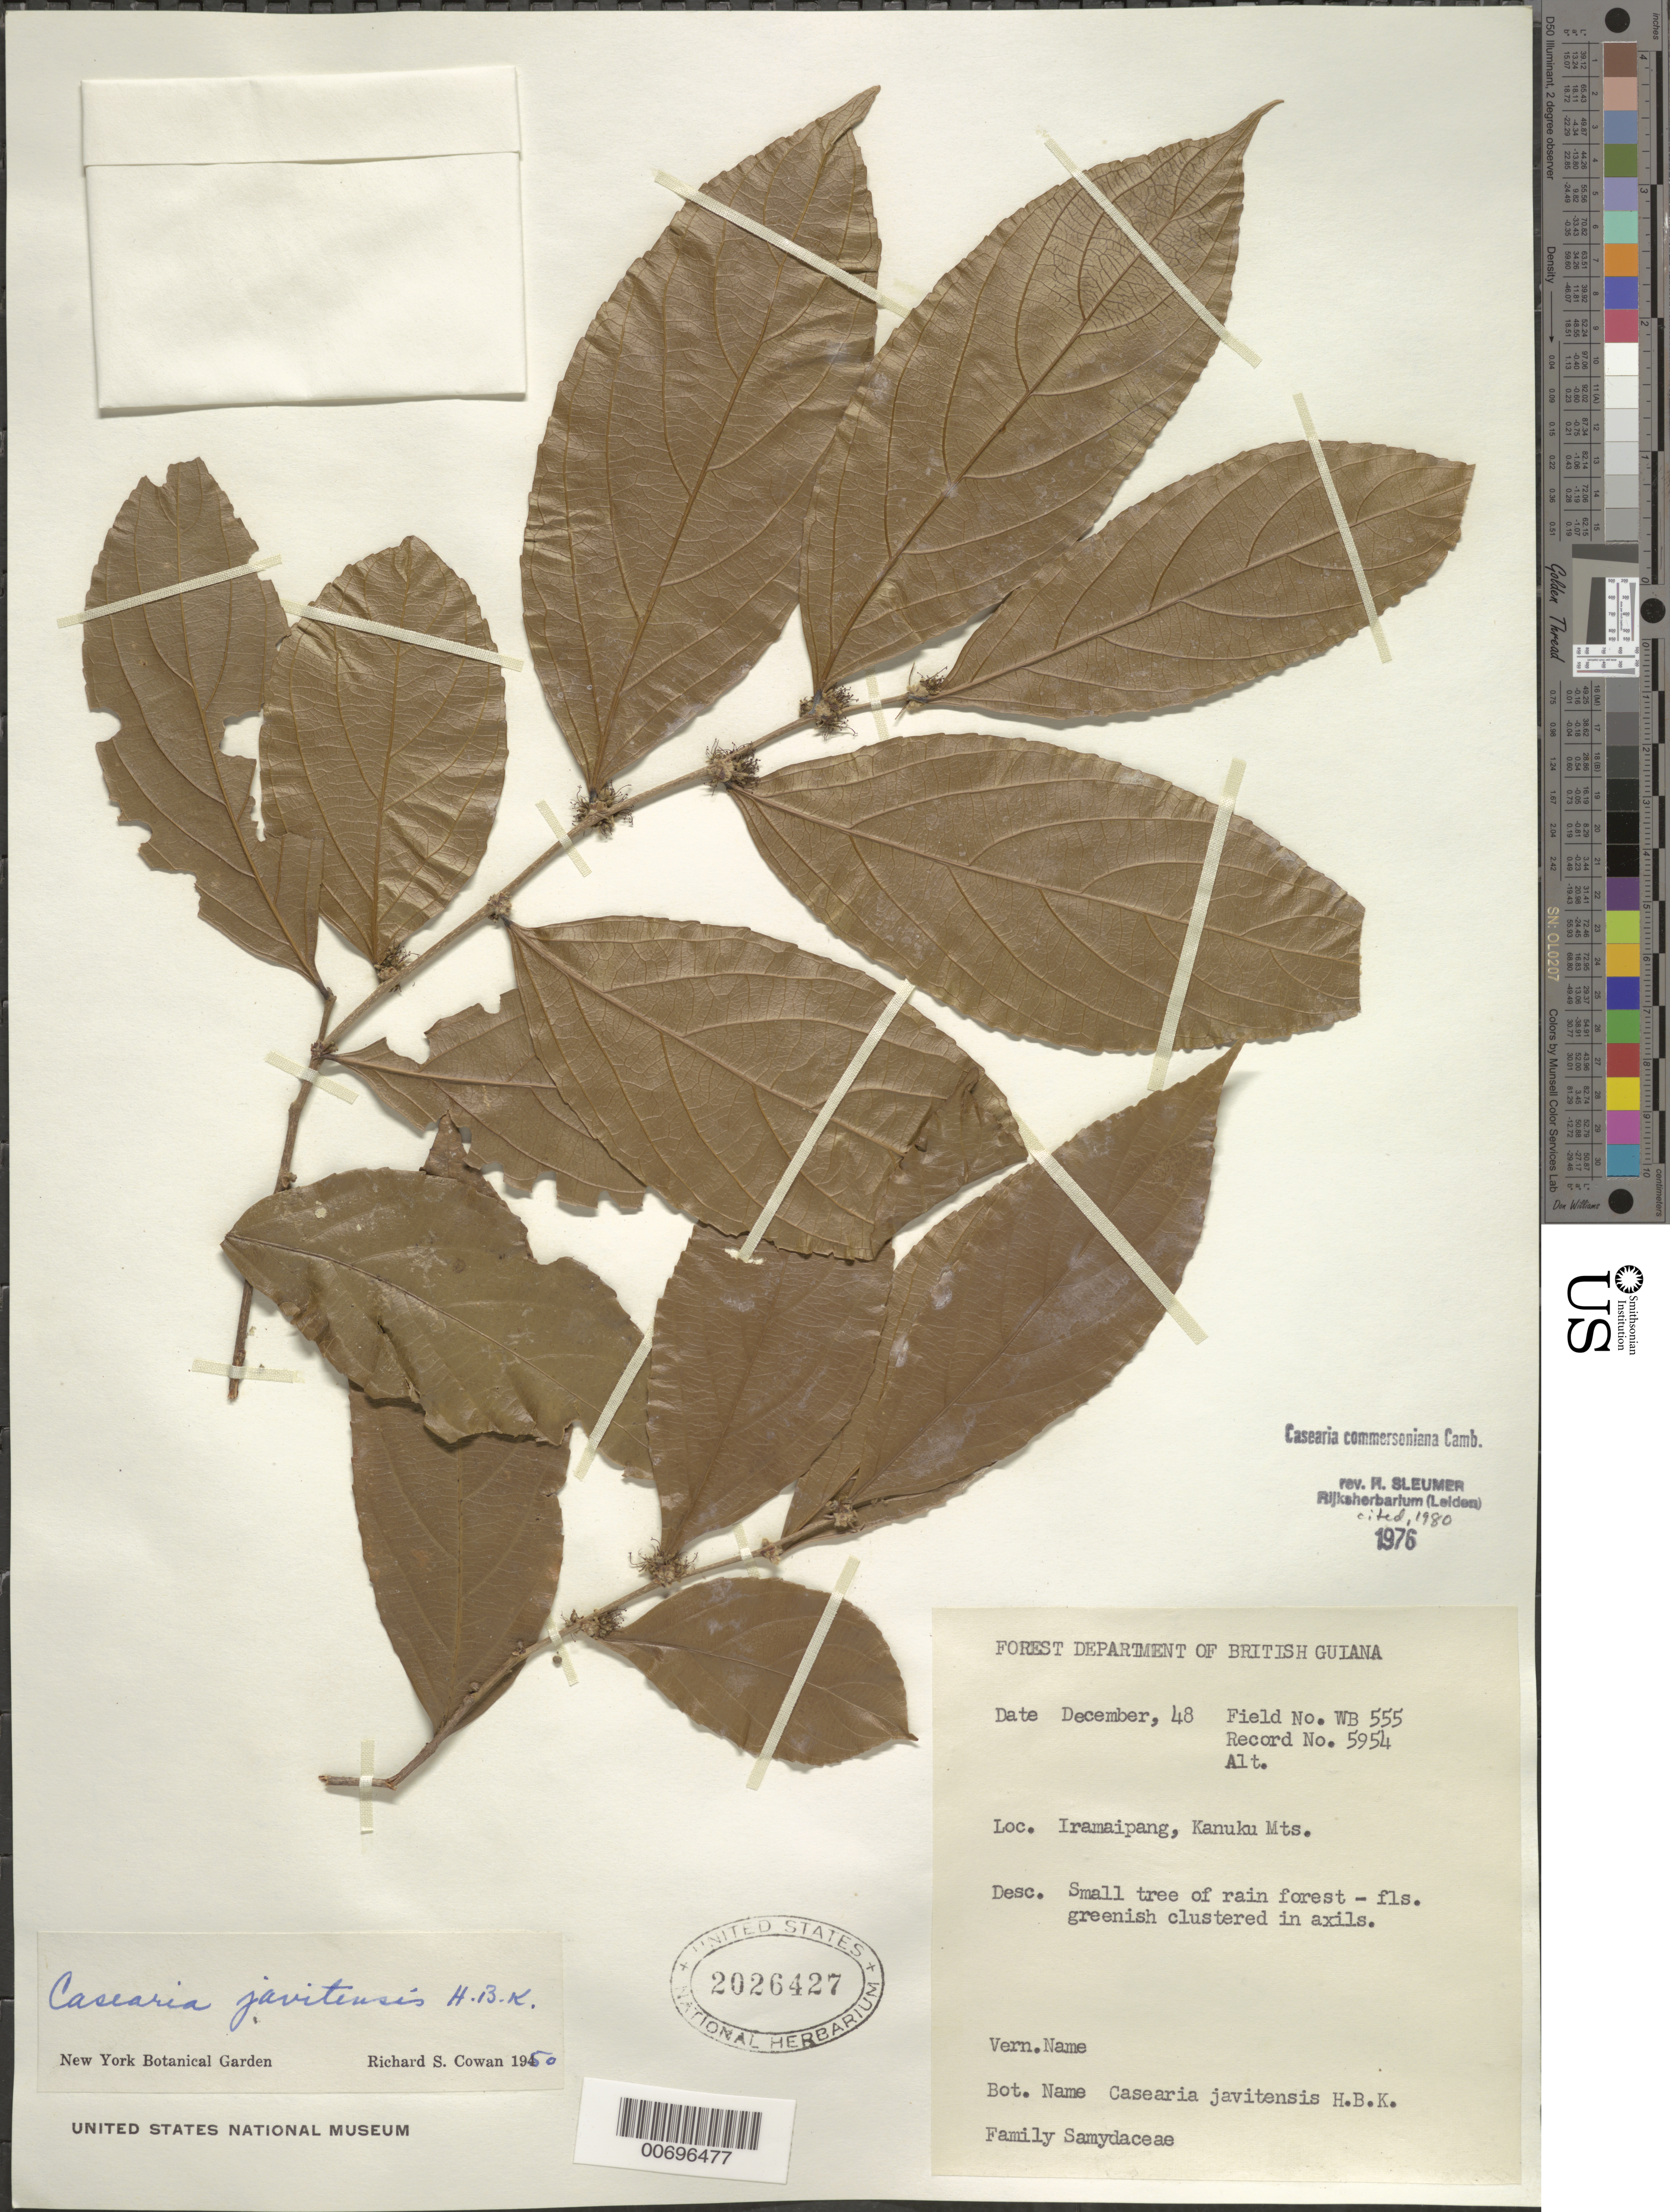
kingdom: Plantae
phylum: Tracheophyta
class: Magnoliopsida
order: Malpighiales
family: Salicaceae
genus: Piparea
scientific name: Piparea dentata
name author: Aubl.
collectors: Forest Dept. B. G. & British Guiana Forestry Dept.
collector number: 5954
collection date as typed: Dec-48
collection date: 1948-12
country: Guyana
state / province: U. Takutu-U. Essequibo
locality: Iraimakipang, Kanuku Mts.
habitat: Rain forest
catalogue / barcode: US 2026427